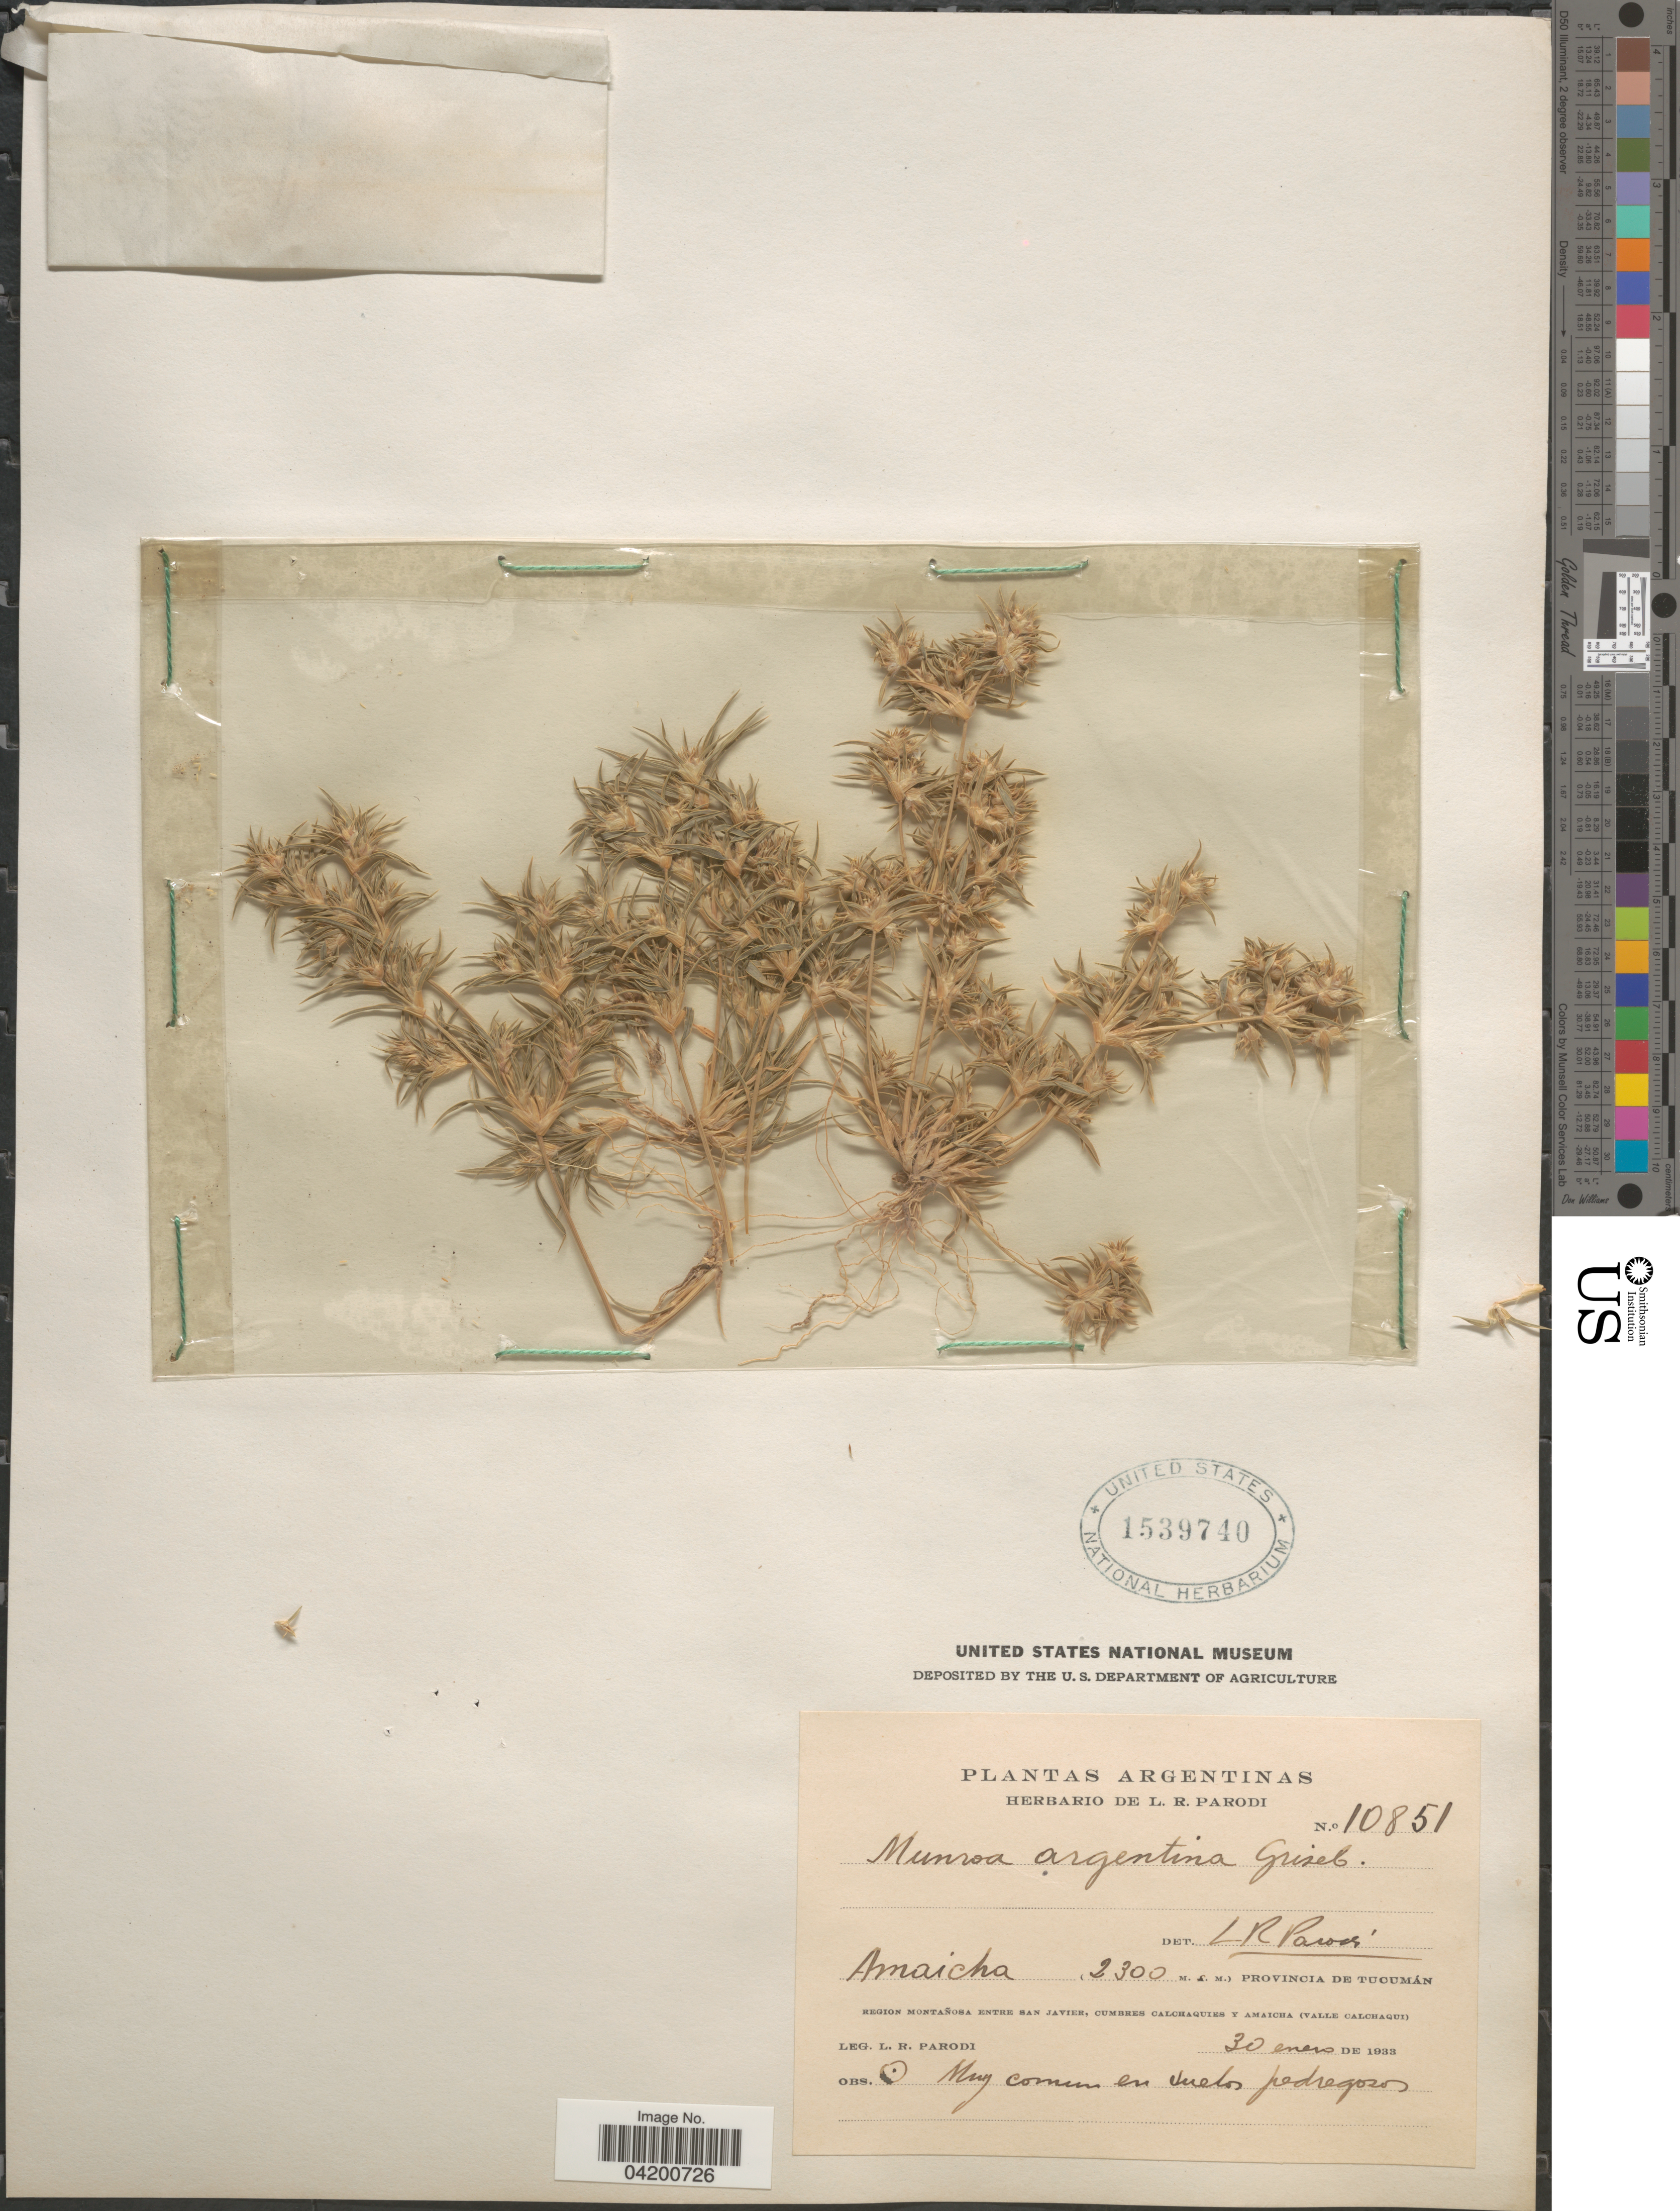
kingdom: Plantae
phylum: Tracheophyta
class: Liliopsida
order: Poales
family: Poaceae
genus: Munroa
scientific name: Munroa argentina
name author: Griseb.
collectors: L. R. Parodi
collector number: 10851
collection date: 1933-01-30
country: Argentina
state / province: Tucuman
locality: Amaicha. Region Montañosa entre San Javier, cumbres Calchaquies y Amaicha (Valle Calchaqui).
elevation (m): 2300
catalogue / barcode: US 1539740